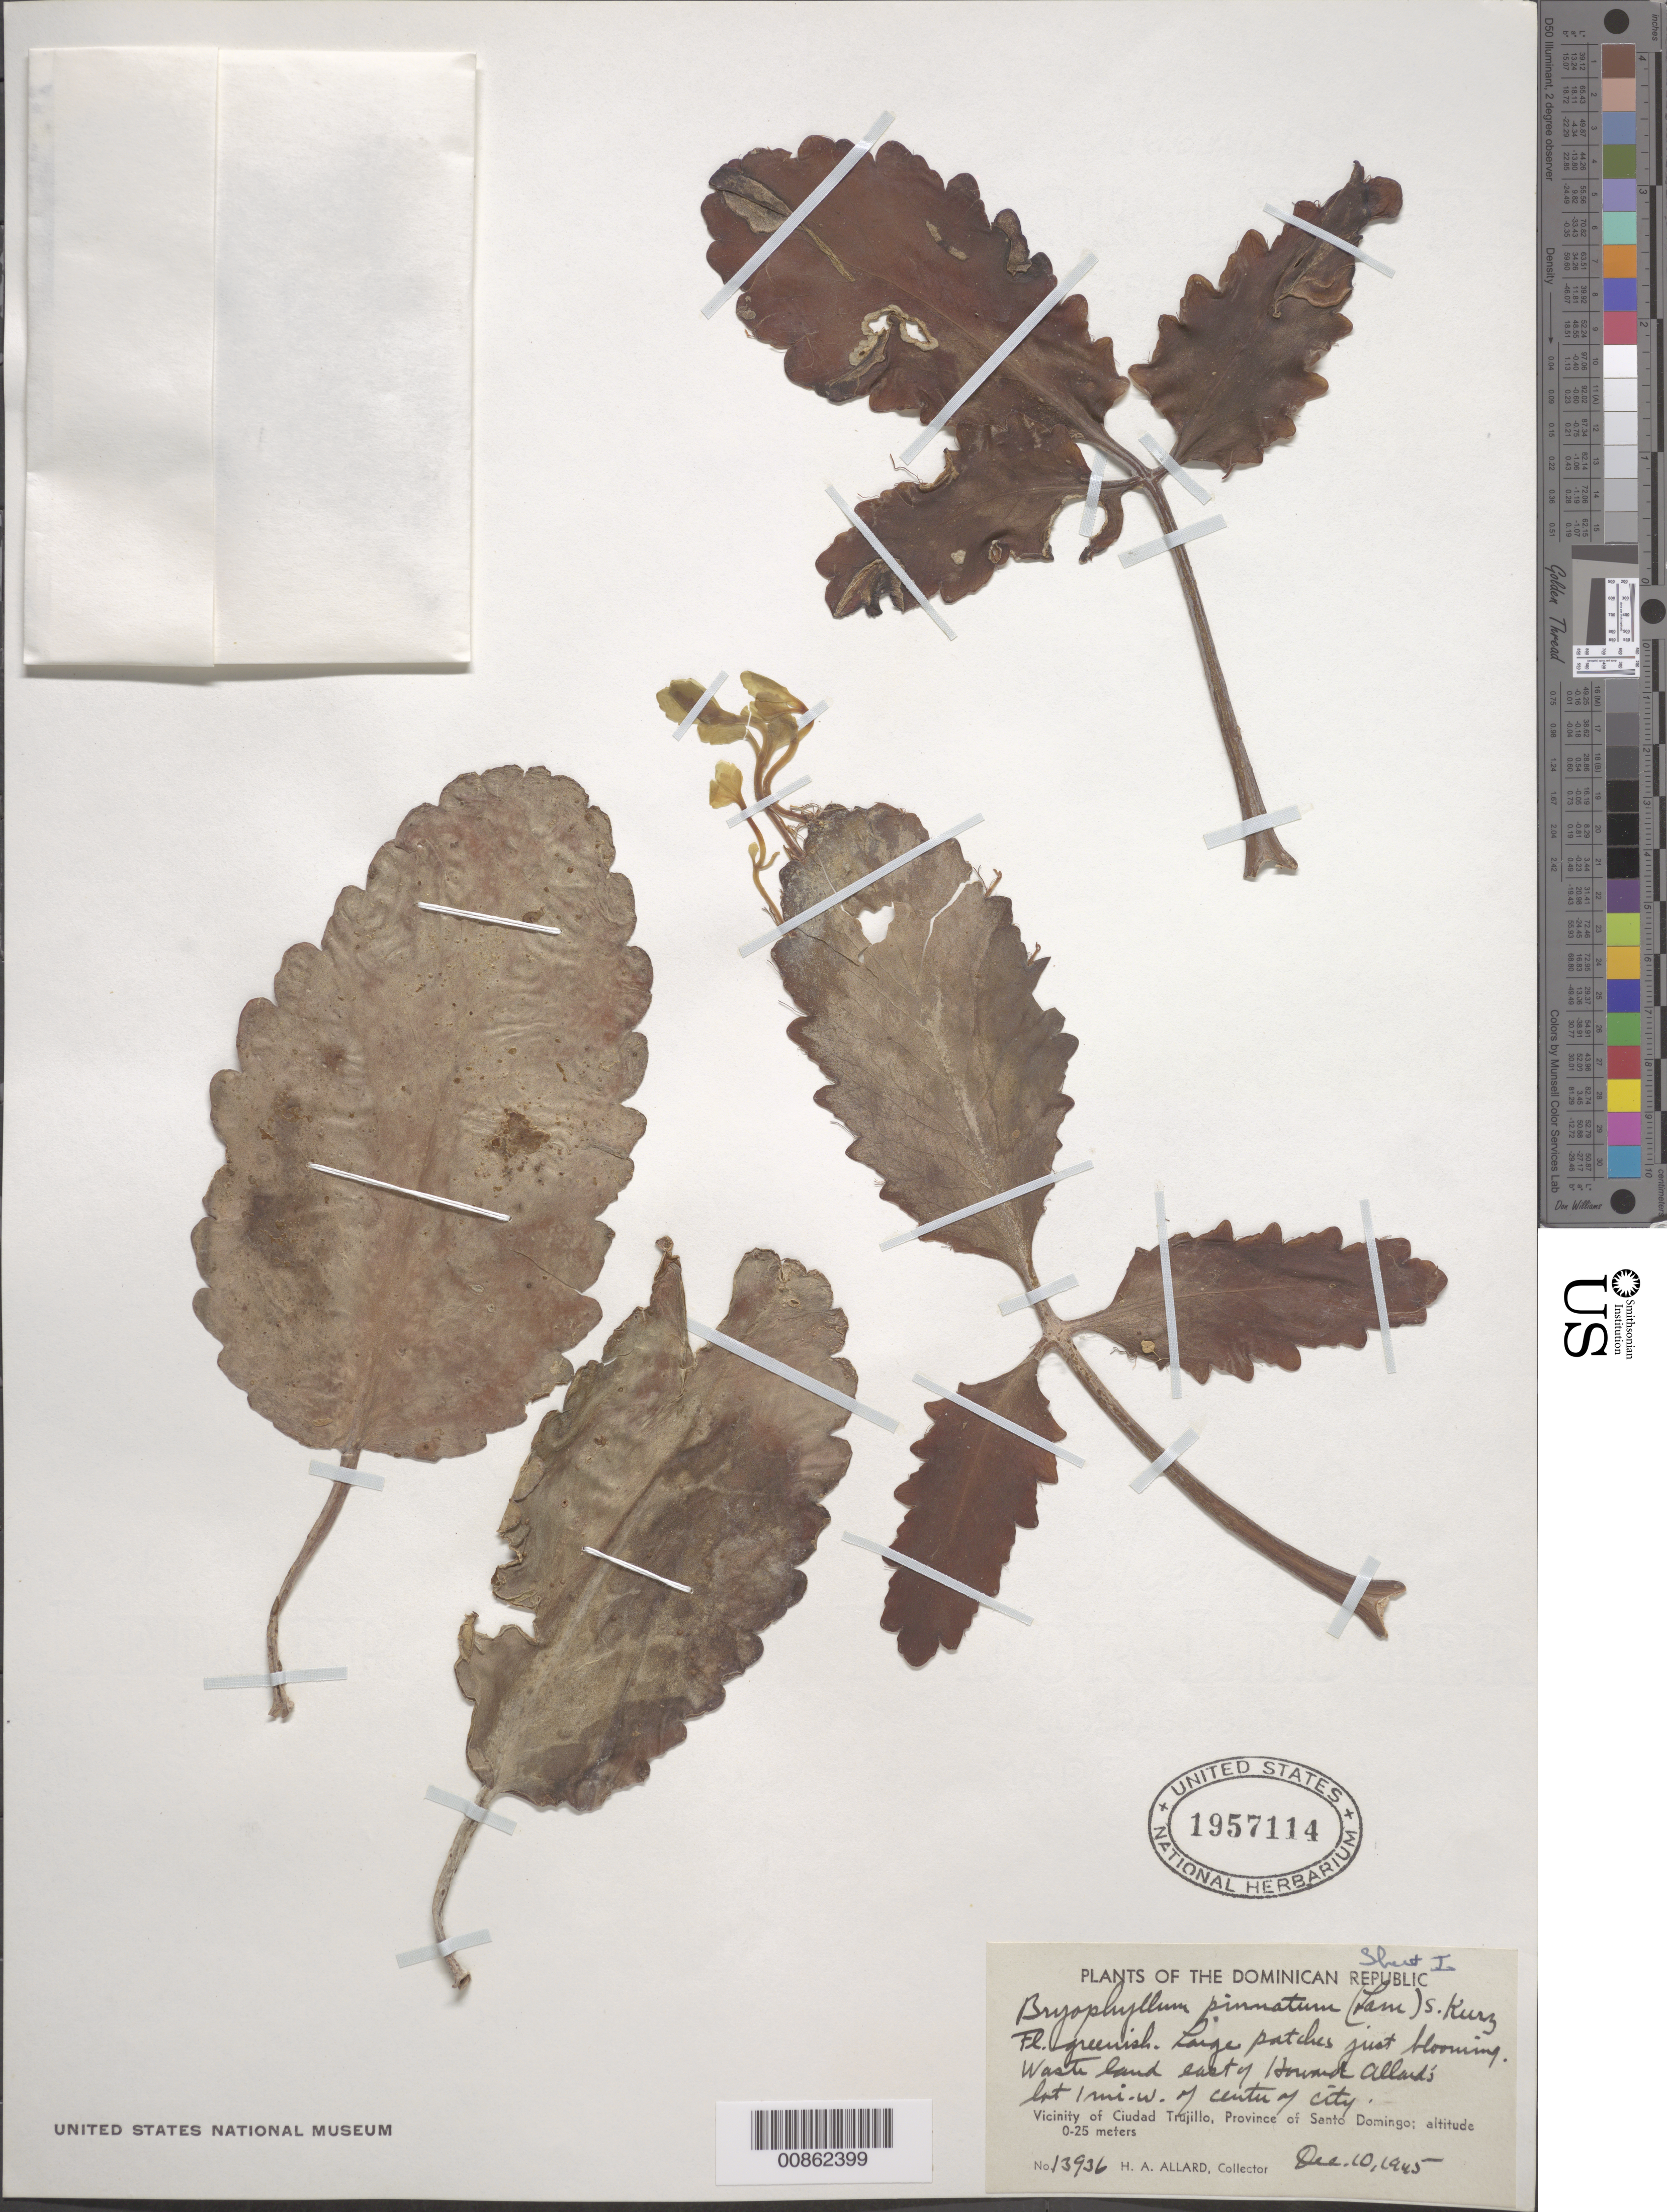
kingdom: Plantae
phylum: Tracheophyta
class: Magnoliopsida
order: Saxifragales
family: Crassulaceae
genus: Kalanchoe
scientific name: Kalanchoe pinnata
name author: (Lam.) Pers.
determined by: Strong, Mark T., (BOT), Smithsonian Institution - National Museum of Natural History (UNITED STATES)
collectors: H. A. Allard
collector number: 13936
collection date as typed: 10 Dec 1945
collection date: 1945-12-10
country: Dominican Republic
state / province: Distrito Nacional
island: Hispaniola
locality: Vicinity of Ciudad Trujillo, Province of Santo Domingo (obsolete). East of Howard Allard's lot, 1 mi. W of center of city.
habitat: Waste land.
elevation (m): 0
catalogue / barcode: US 1957114